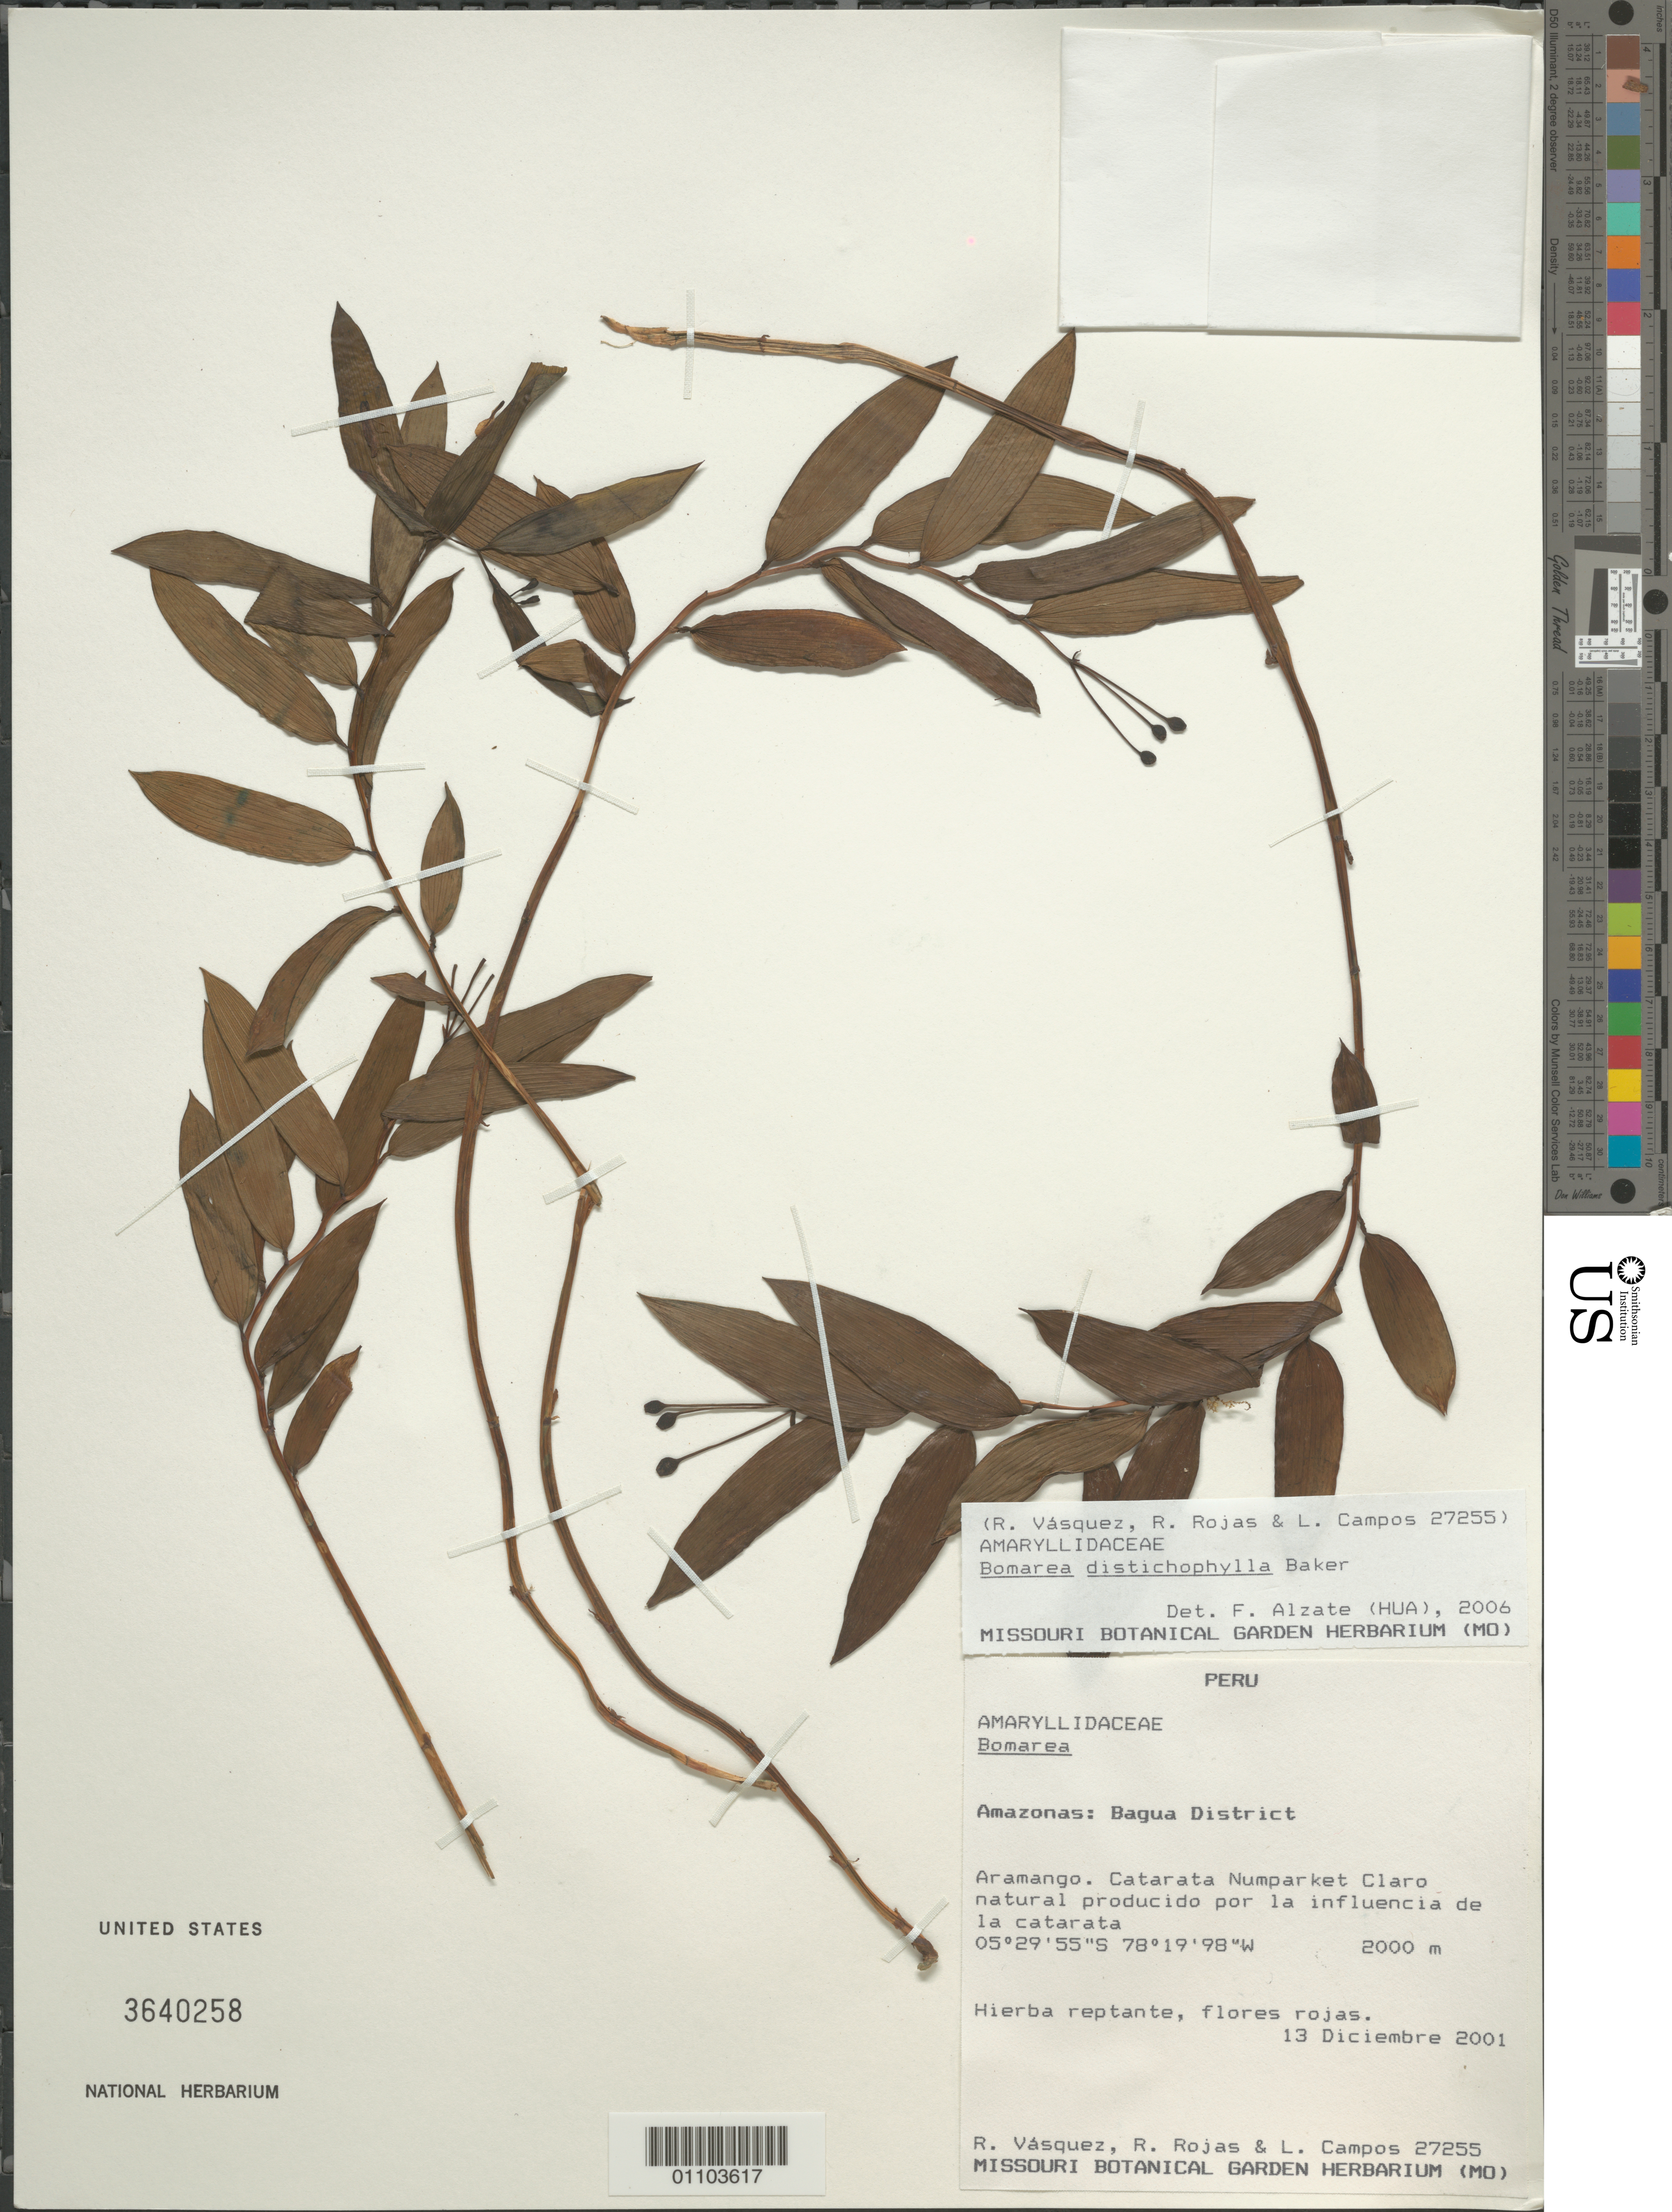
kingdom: Plantae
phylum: Tracheophyta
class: Liliopsida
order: Liliales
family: Alstroemeriaceae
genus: Bomarea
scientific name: Bomarea distichophylla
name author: Baker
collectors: R. Vásquez, R. Rojas & L. Campos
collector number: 27255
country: Peru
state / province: Amazonas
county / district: Bagua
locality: Aramango, Catarata Numparket Claro natural producido por la influencia de la catarata.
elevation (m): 2000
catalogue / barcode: US 3640258